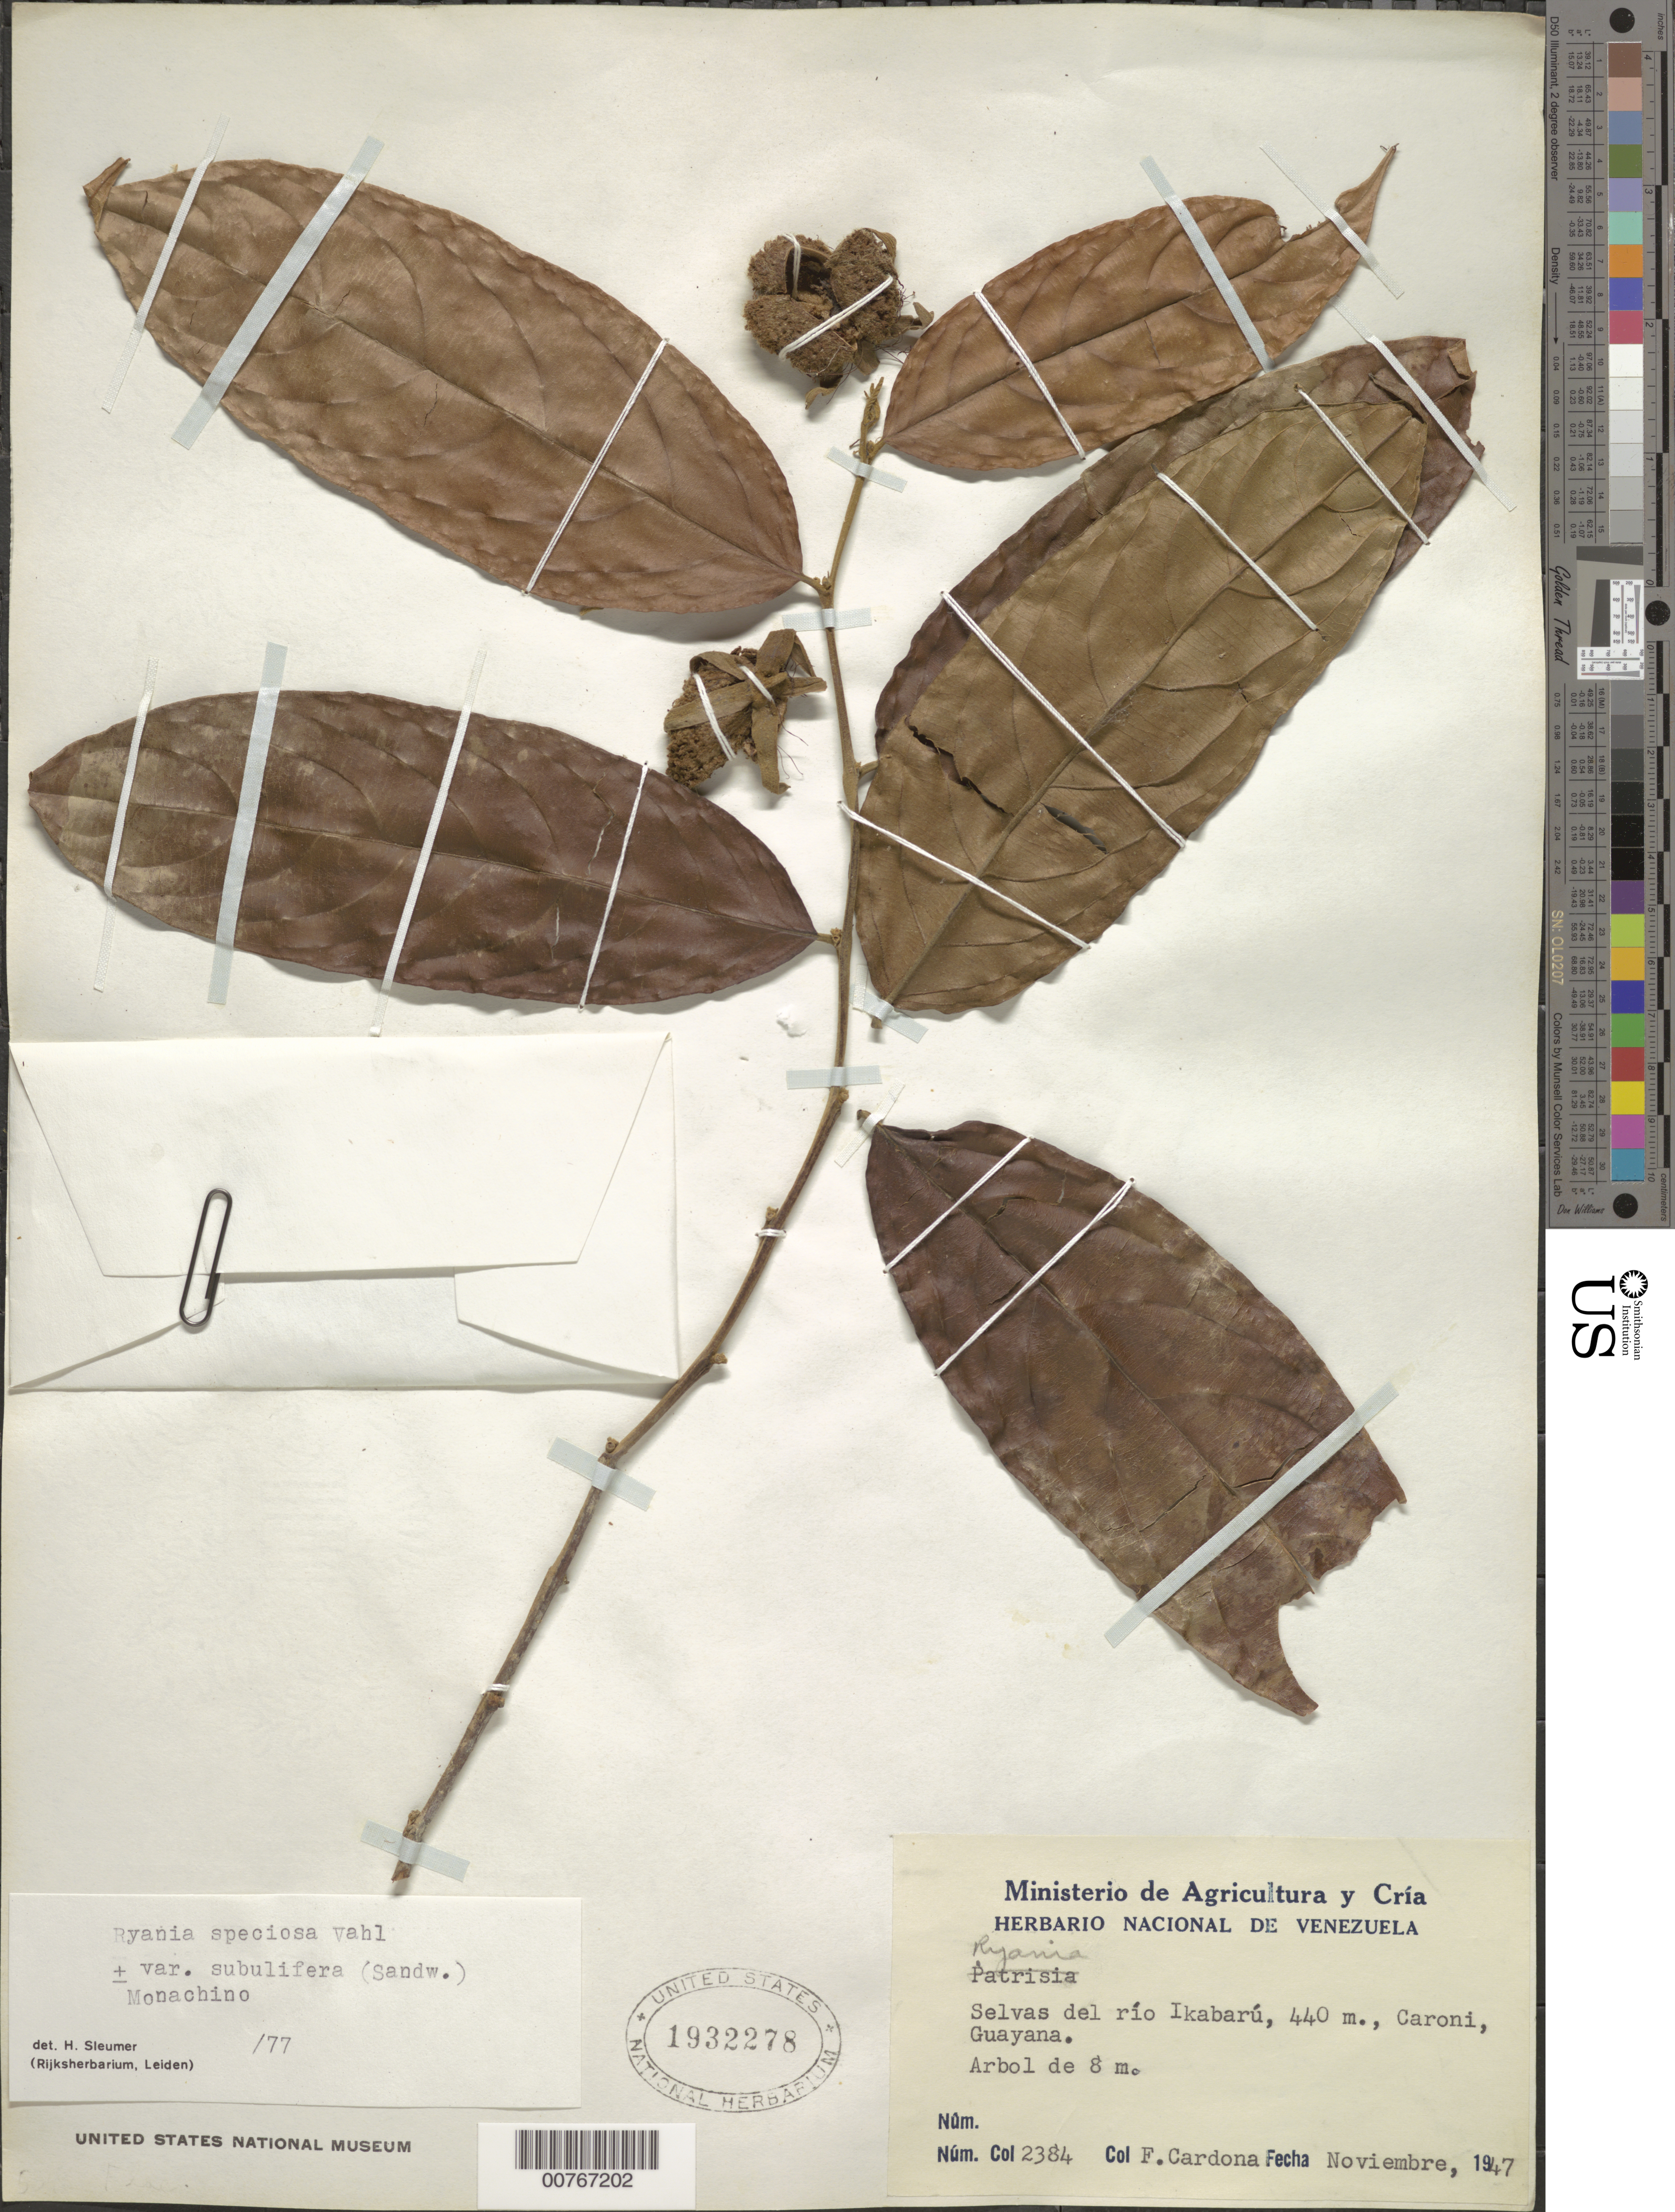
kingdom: Plantae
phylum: Tracheophyta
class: Magnoliopsida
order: Malpighiales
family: Salicaceae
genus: Ryania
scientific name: Ryania speciosa var. subuliflora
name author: (Sandwith) Monach.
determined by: Sleumer, H. O.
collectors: F. Cardona Puig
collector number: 2384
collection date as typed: Nov-47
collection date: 1947-11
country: Venezuela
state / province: Bolívar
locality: Río Icabarú, Caroní, Guayana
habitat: Forest along river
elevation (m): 440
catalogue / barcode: US 1932278